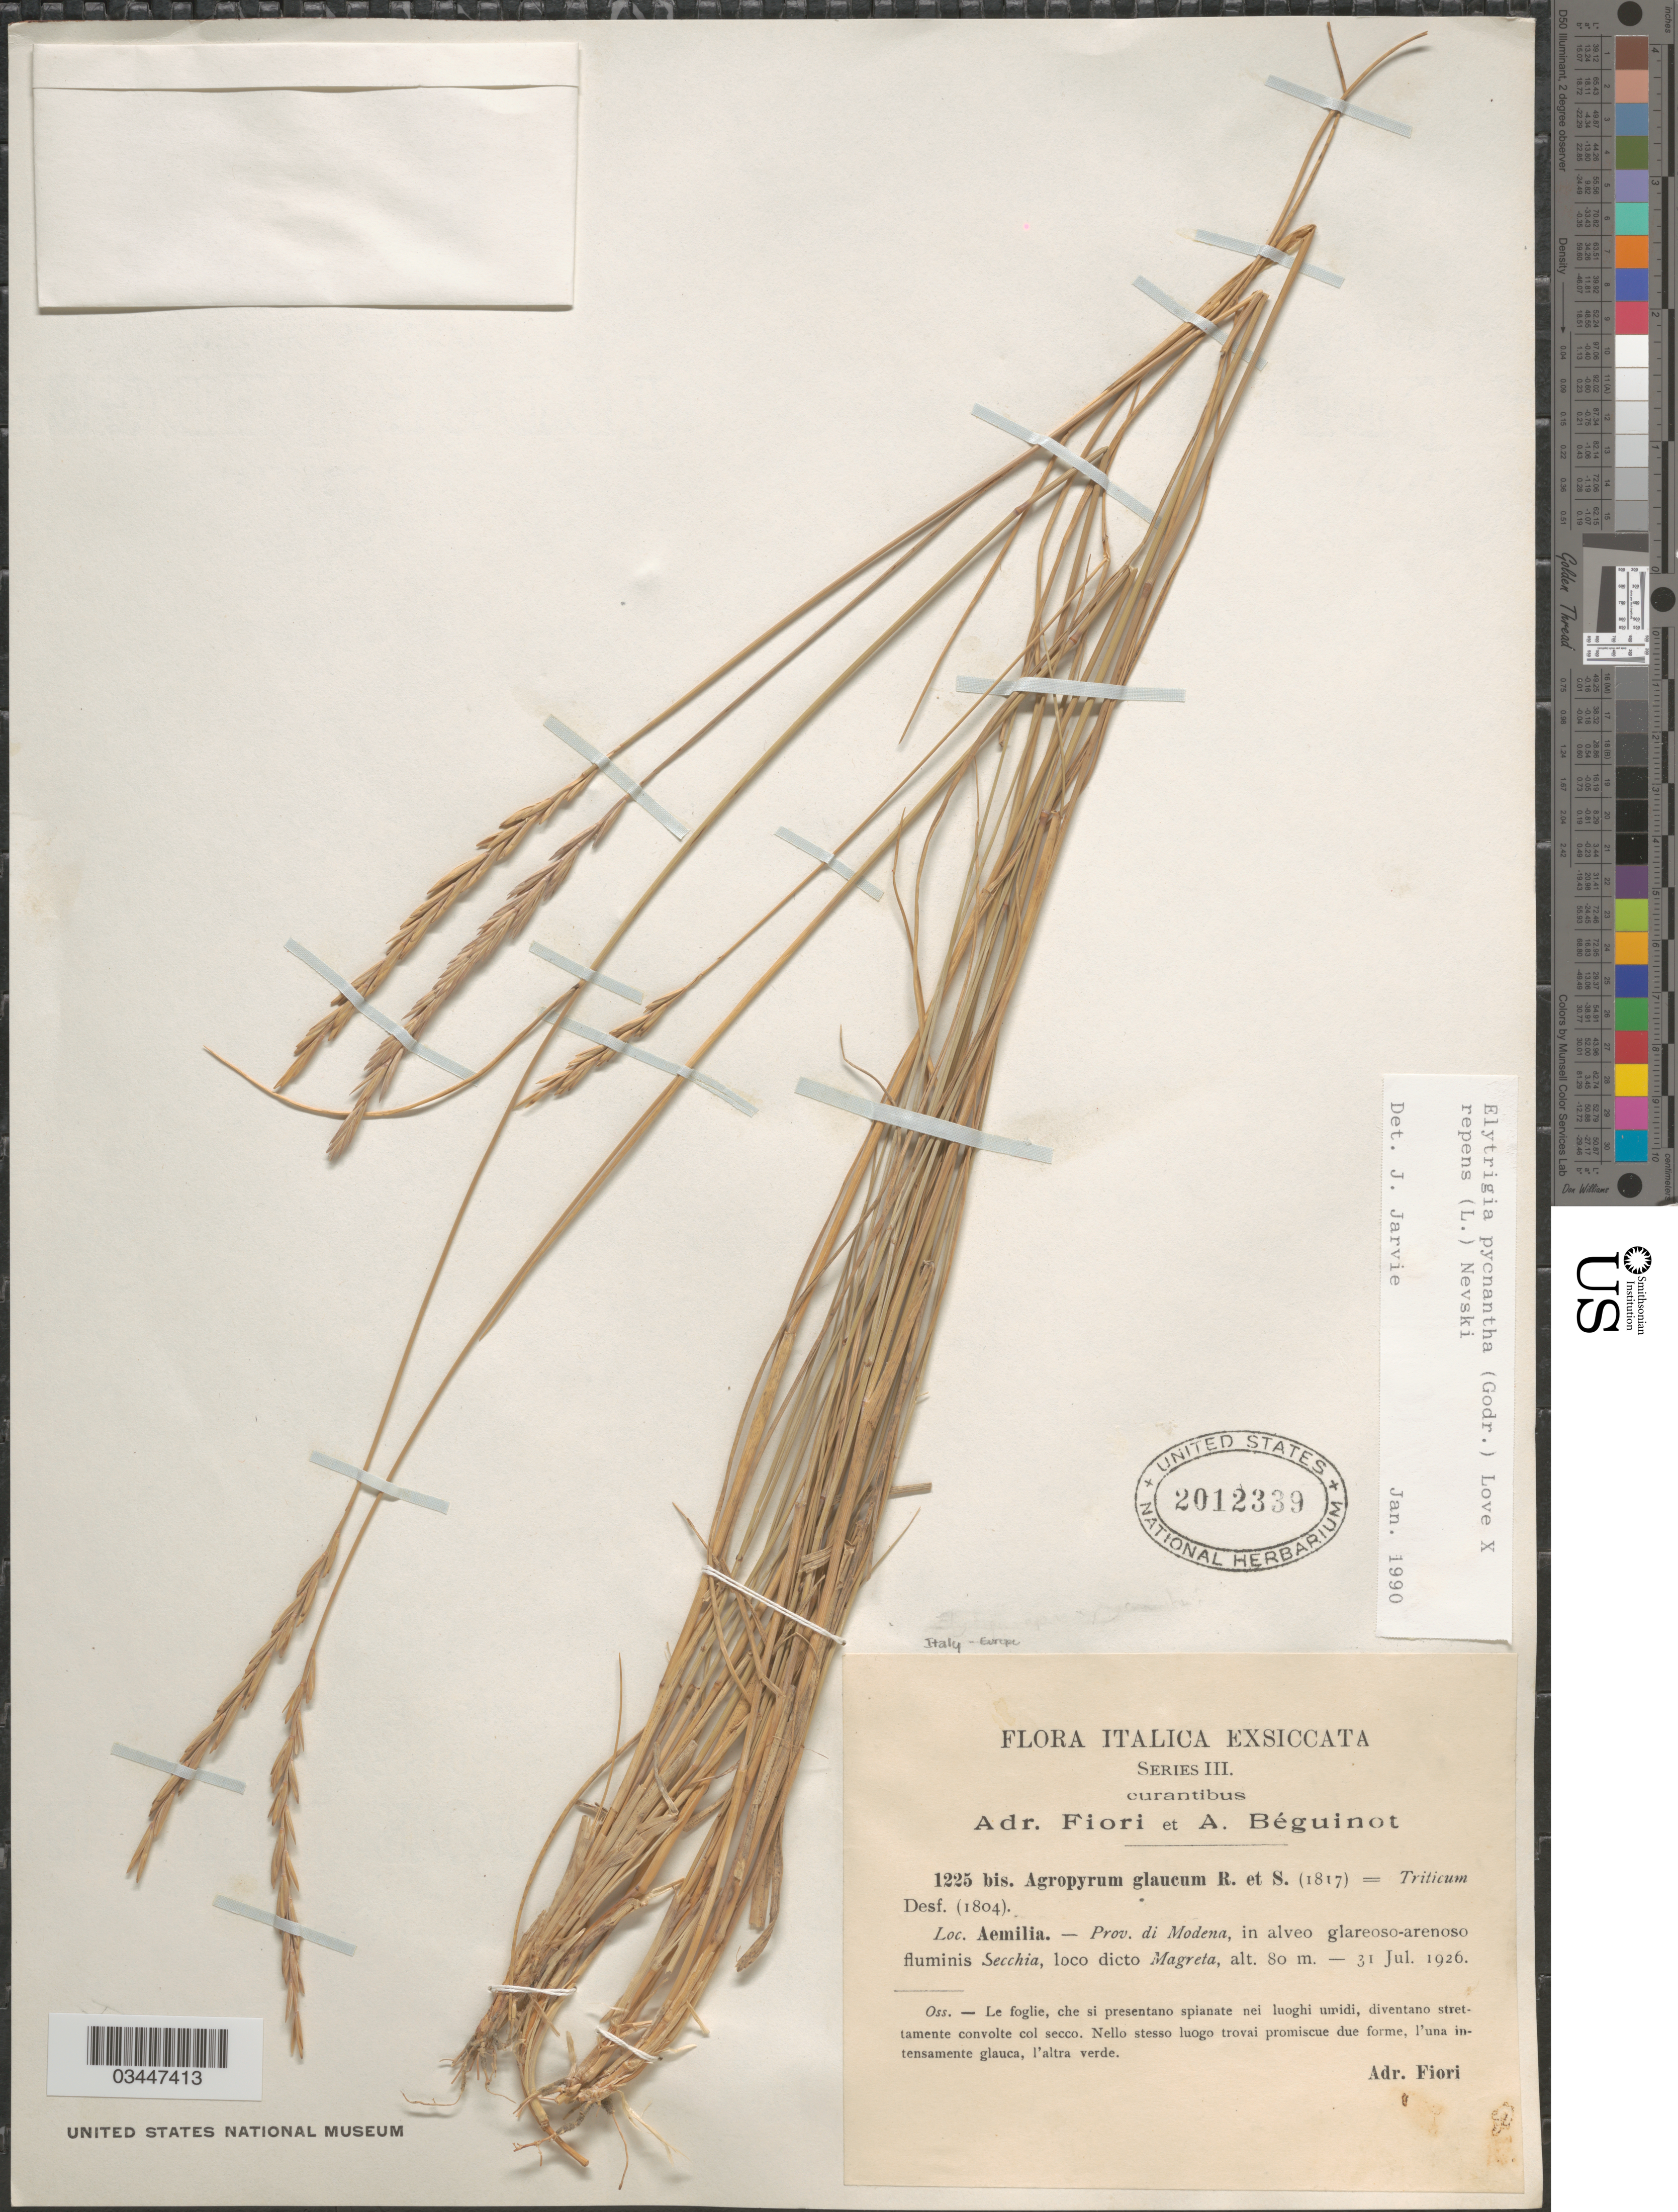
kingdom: Plantae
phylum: Tracheophyta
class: Liliopsida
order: Poales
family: Poaceae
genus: Thinopyrum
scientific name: Thinopyrum pycnanthum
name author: (Godr.) Barkworth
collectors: A. Fiori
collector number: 1225bis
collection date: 1926-07-31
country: Italy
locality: Italica. Aemilia. - Prov. di Modena, in alveo glareoso-arenoso fluminis Secchia, loco dicto Magreta.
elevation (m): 80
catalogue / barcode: US 2012339